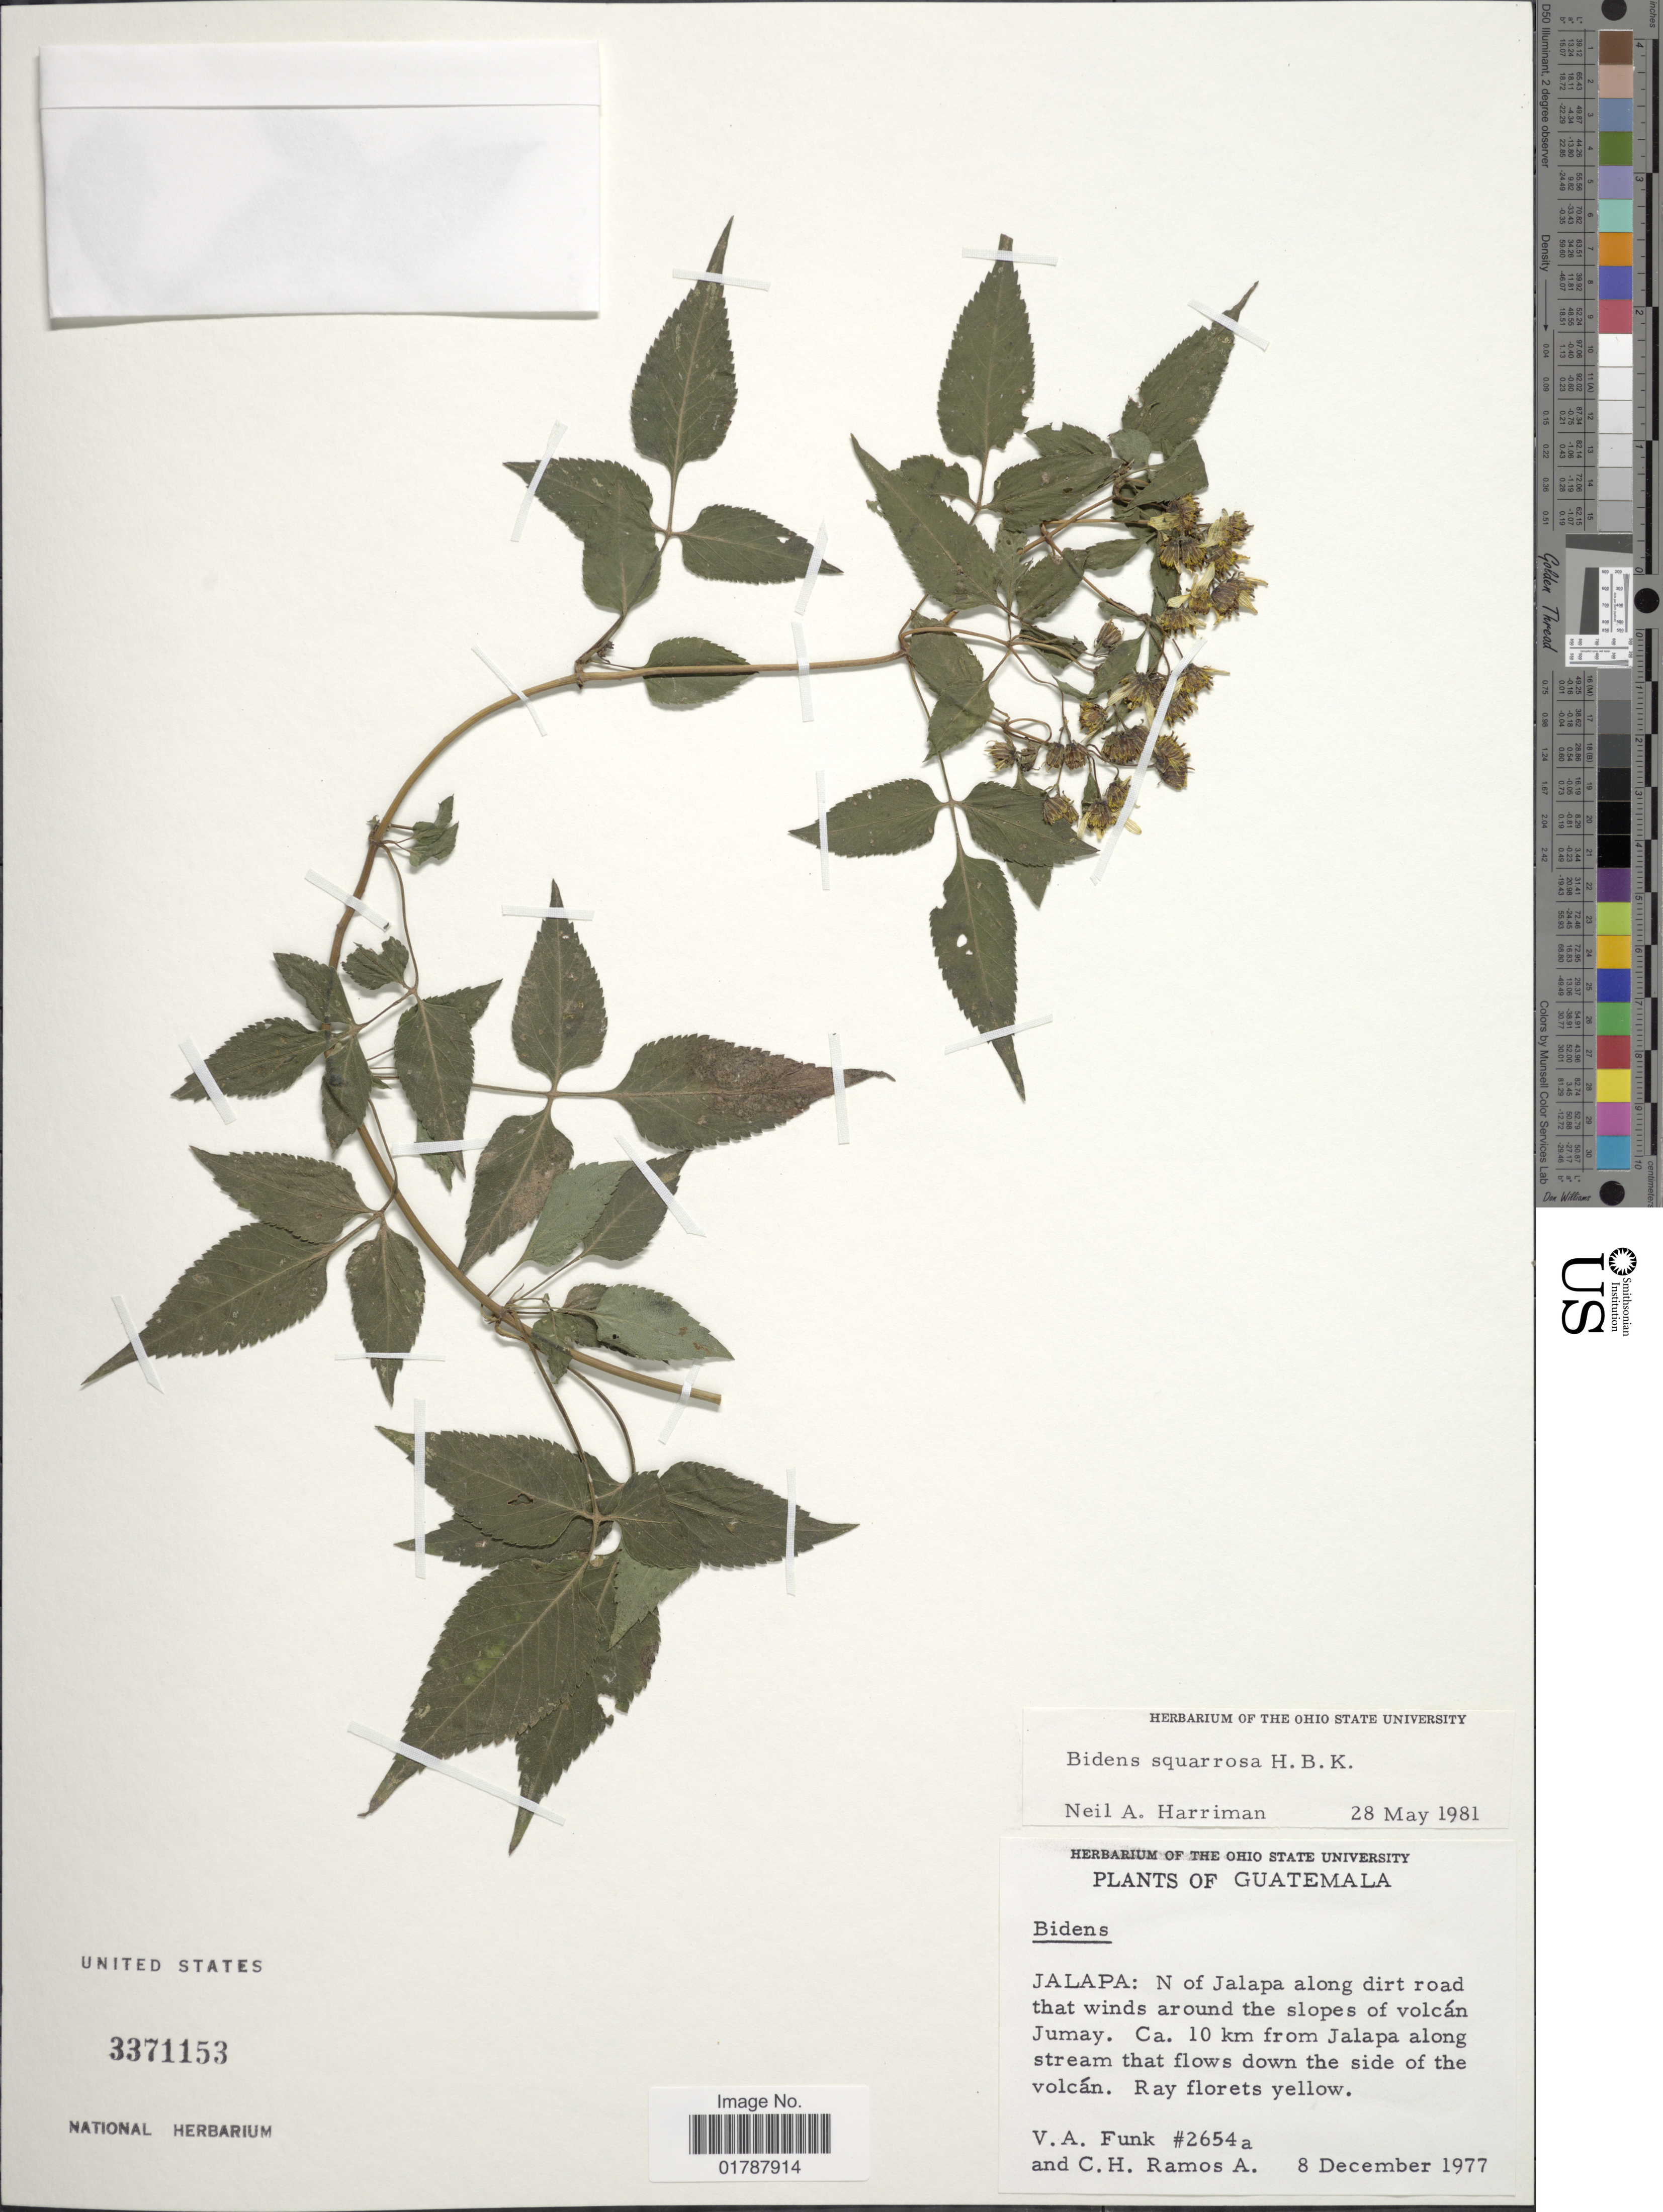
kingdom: Plantae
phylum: Tracheophyta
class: Magnoliopsida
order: Asterales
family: Asteraceae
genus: Bidens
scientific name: Bidens squarrosa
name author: Kunth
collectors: V. Funk & C. H. Ramos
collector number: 2654a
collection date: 1977-12-08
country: Guatemala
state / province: Jalapa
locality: Jalapa: N of Jalapa along dirt road that winds around the slopes of volcan Jumay, 10 km from Jalapa along stream that flows down the side of the volcan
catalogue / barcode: US 3371153